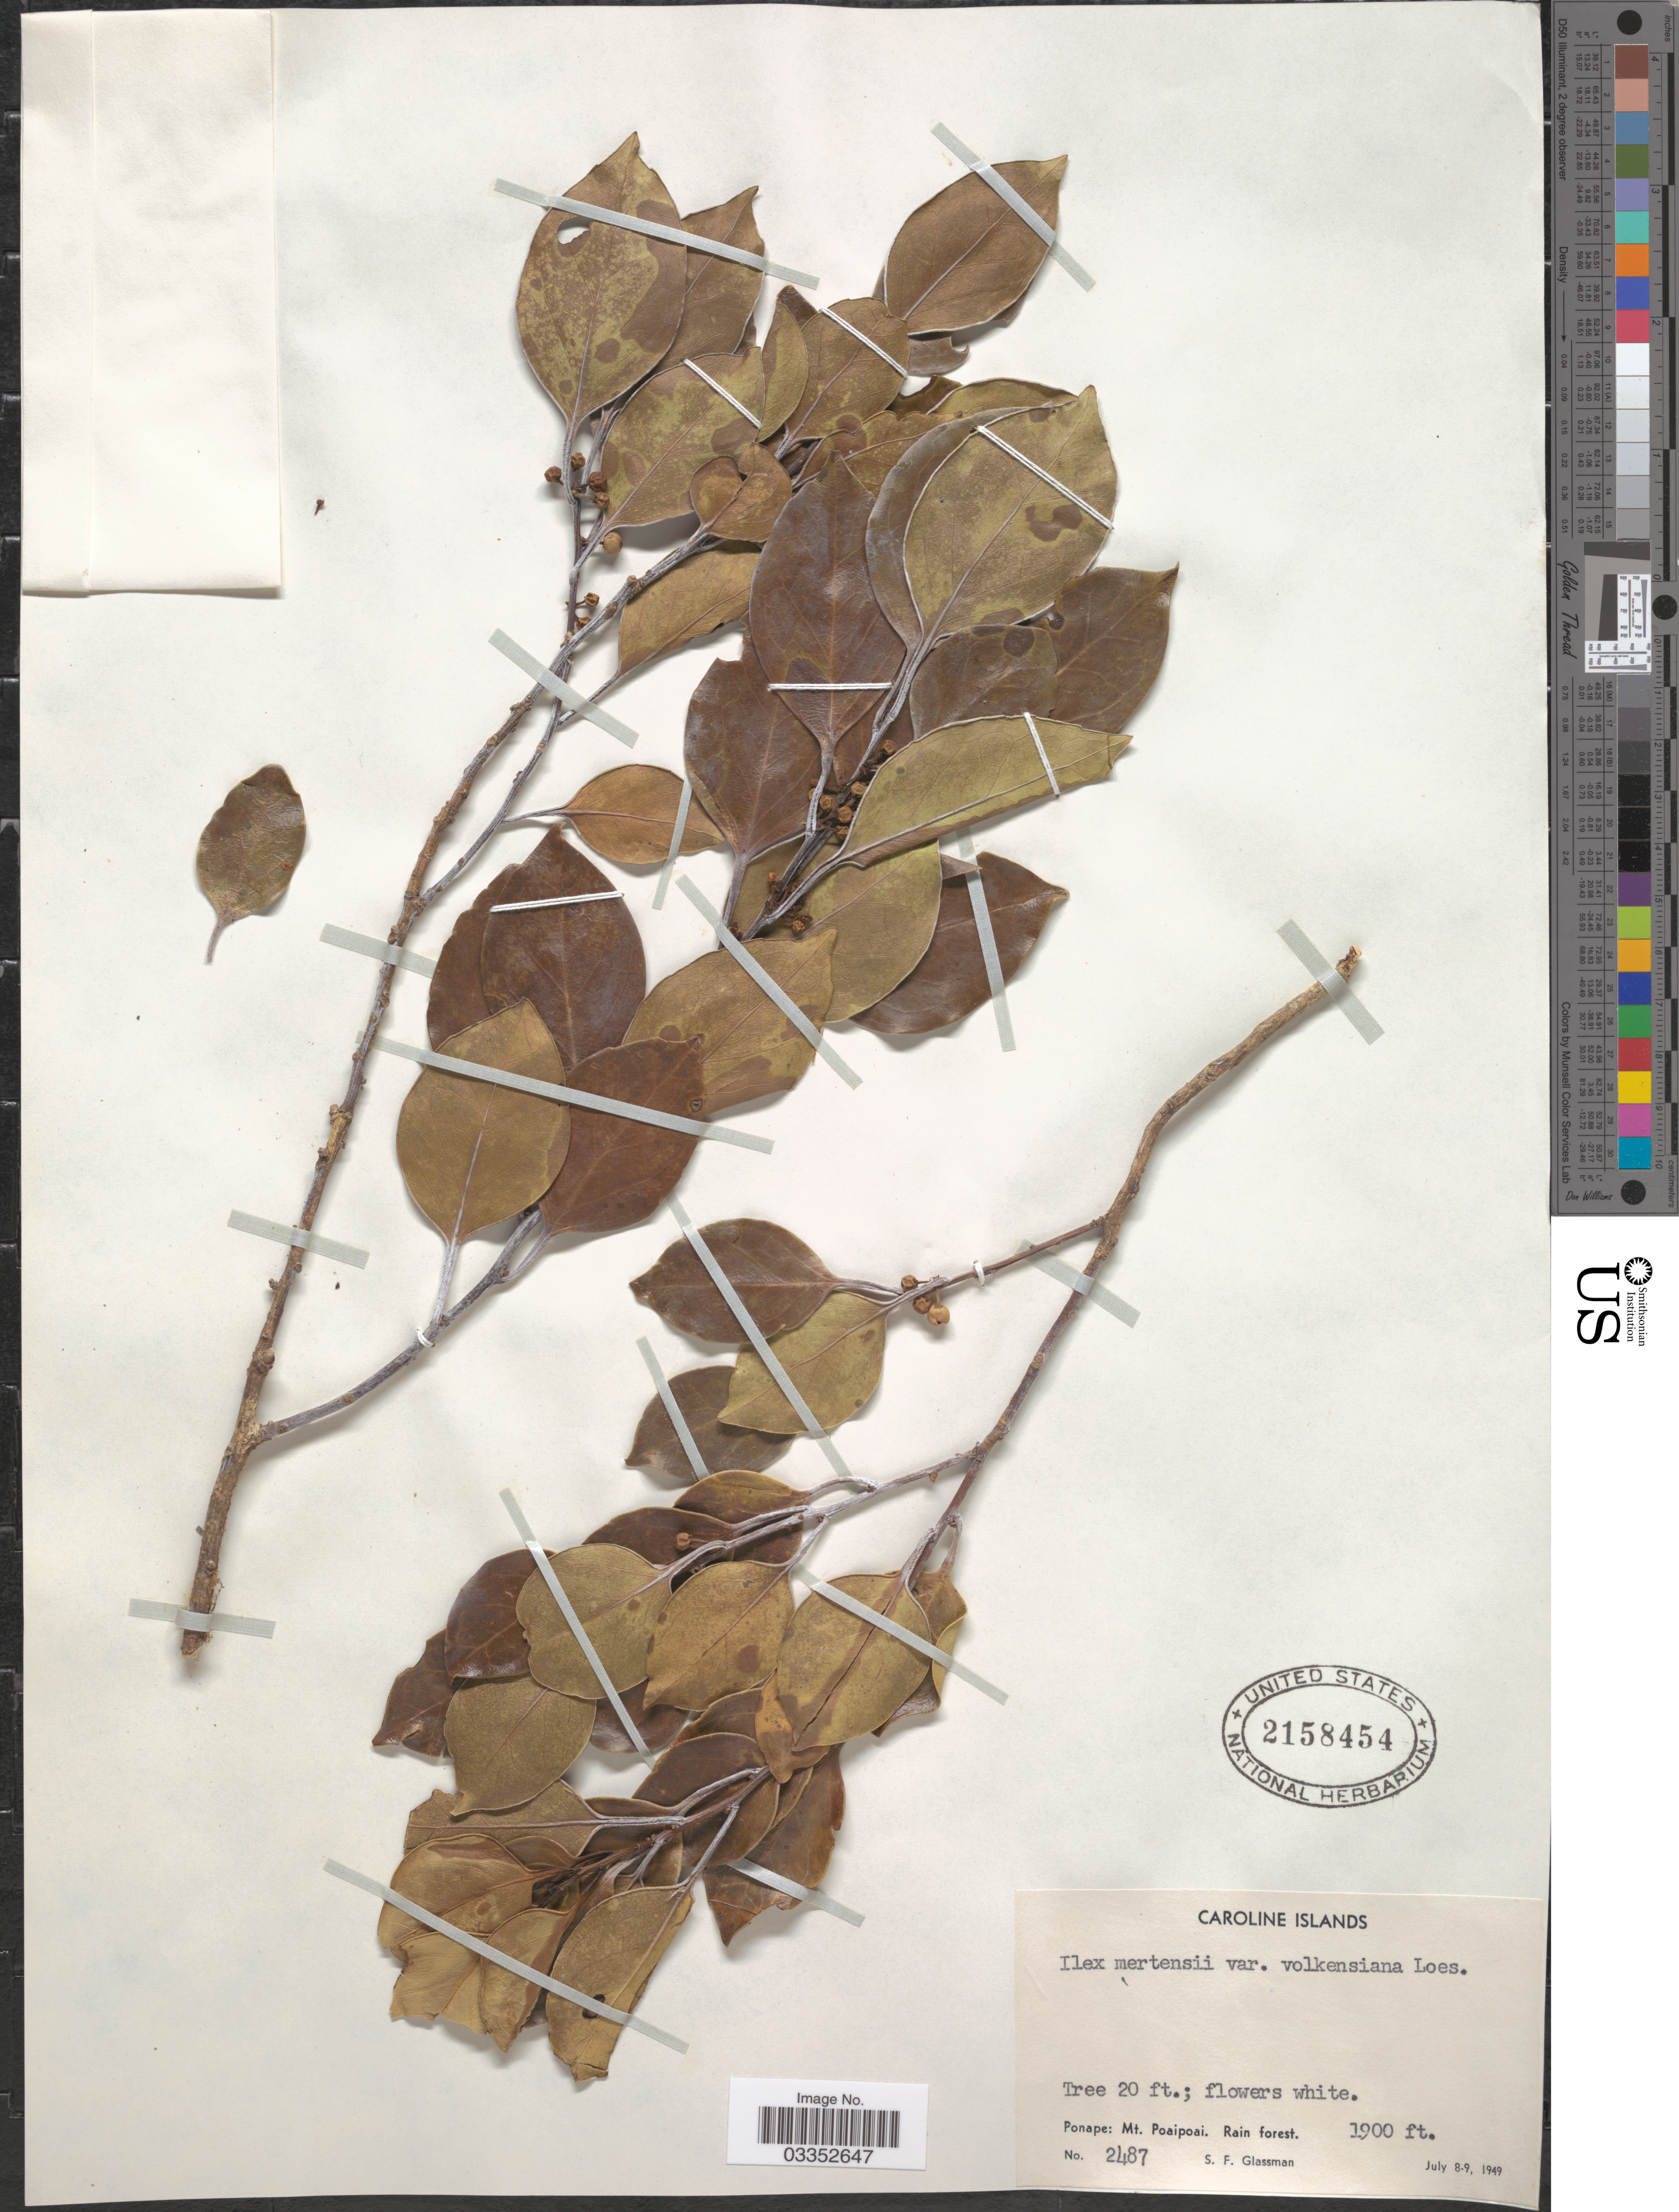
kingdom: Plantae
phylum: Tracheophyta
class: Magnoliopsida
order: Aquifoliales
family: Aquifoliaceae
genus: Ilex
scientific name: Ilex mertensii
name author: Maxim.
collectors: S. F. Glassman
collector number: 2487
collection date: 1949-07-08/1949-07-09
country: Micronesia, Federated States of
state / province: Pohnpei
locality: Caroline Islands. Ponape: Mt. Poaipoai. Rain forest.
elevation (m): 579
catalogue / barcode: US 2158454